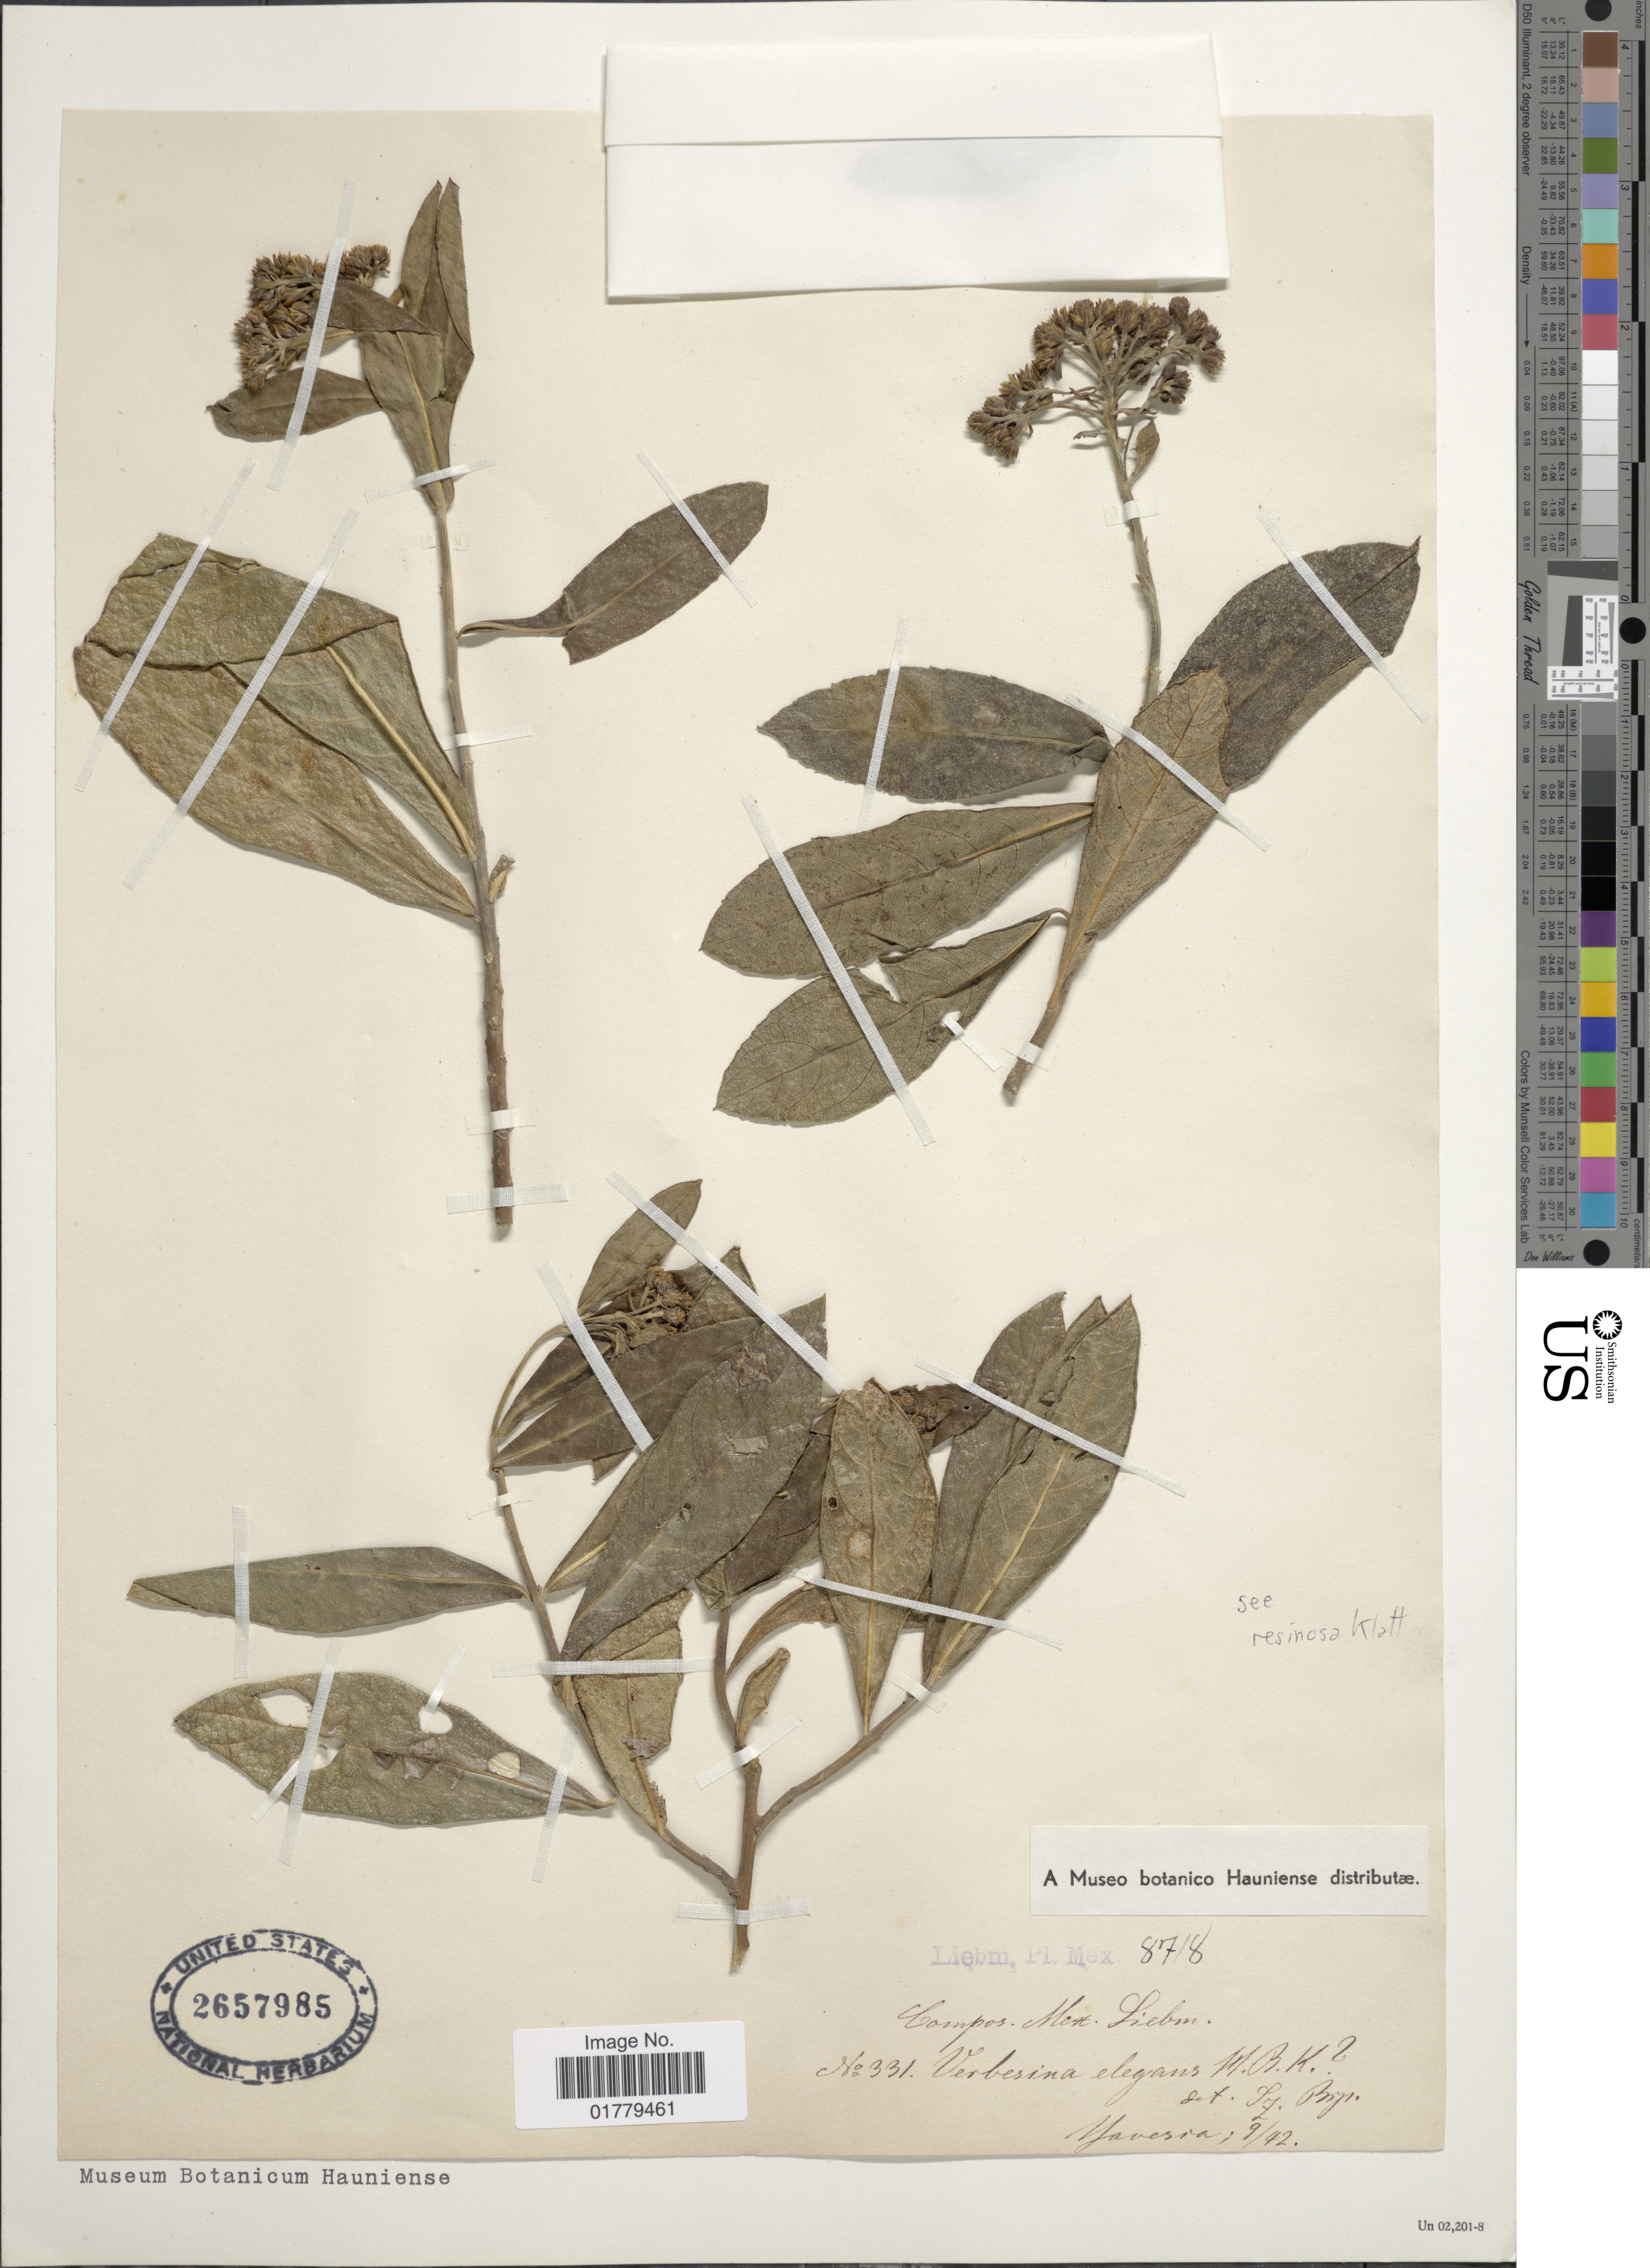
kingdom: Plantae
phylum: Tracheophyta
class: Magnoliopsida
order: Asterales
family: Asteraceae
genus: Verbesina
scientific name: Verbesina elegans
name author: Kunth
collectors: Liebmann, --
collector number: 331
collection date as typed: Transcribed d/m/y: /9/42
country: Mexico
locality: Yavesia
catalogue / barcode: US 2657985